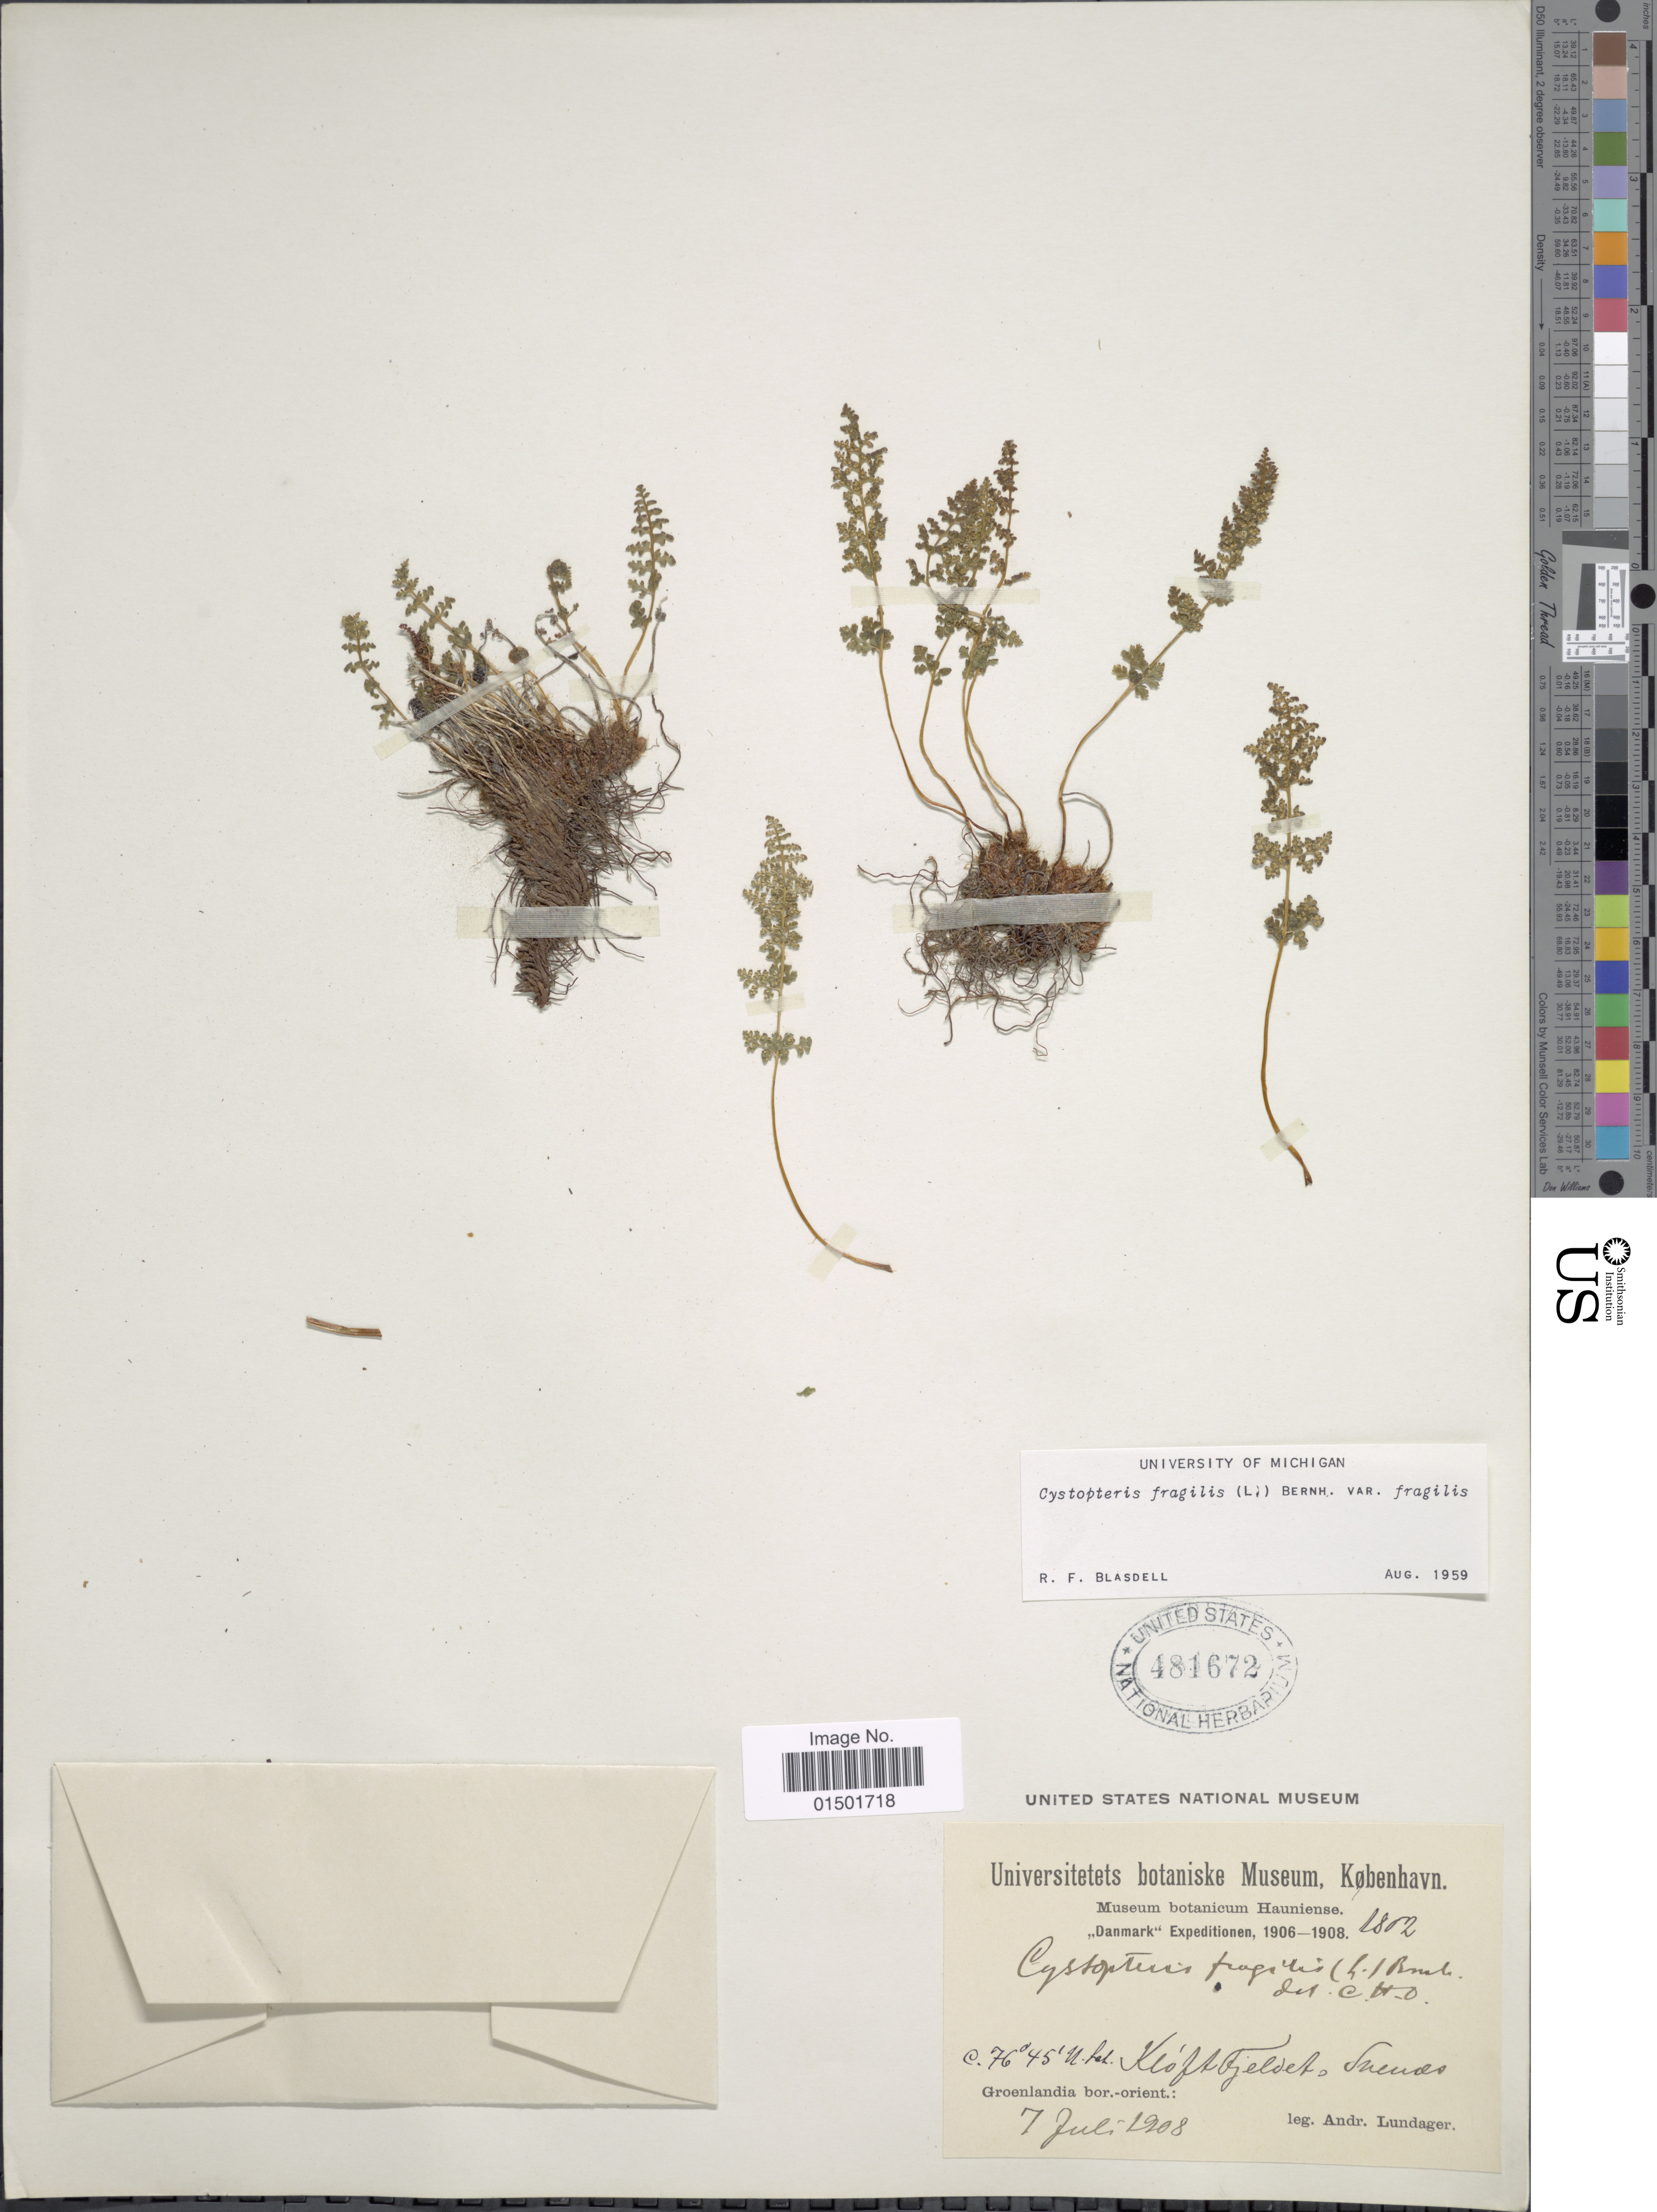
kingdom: Plantae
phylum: Tracheophyta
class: Polypodiopsida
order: Polypodiales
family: Cystopteridaceae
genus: Cystopteris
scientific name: Cystopteris fragilis var. fragilis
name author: (L.) Bernh.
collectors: A. Lundager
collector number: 1802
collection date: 1908-07-07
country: Greenland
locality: Gornelandia bor.-orient.: Kløft Fjeldet, Snenæs.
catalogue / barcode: US 481672